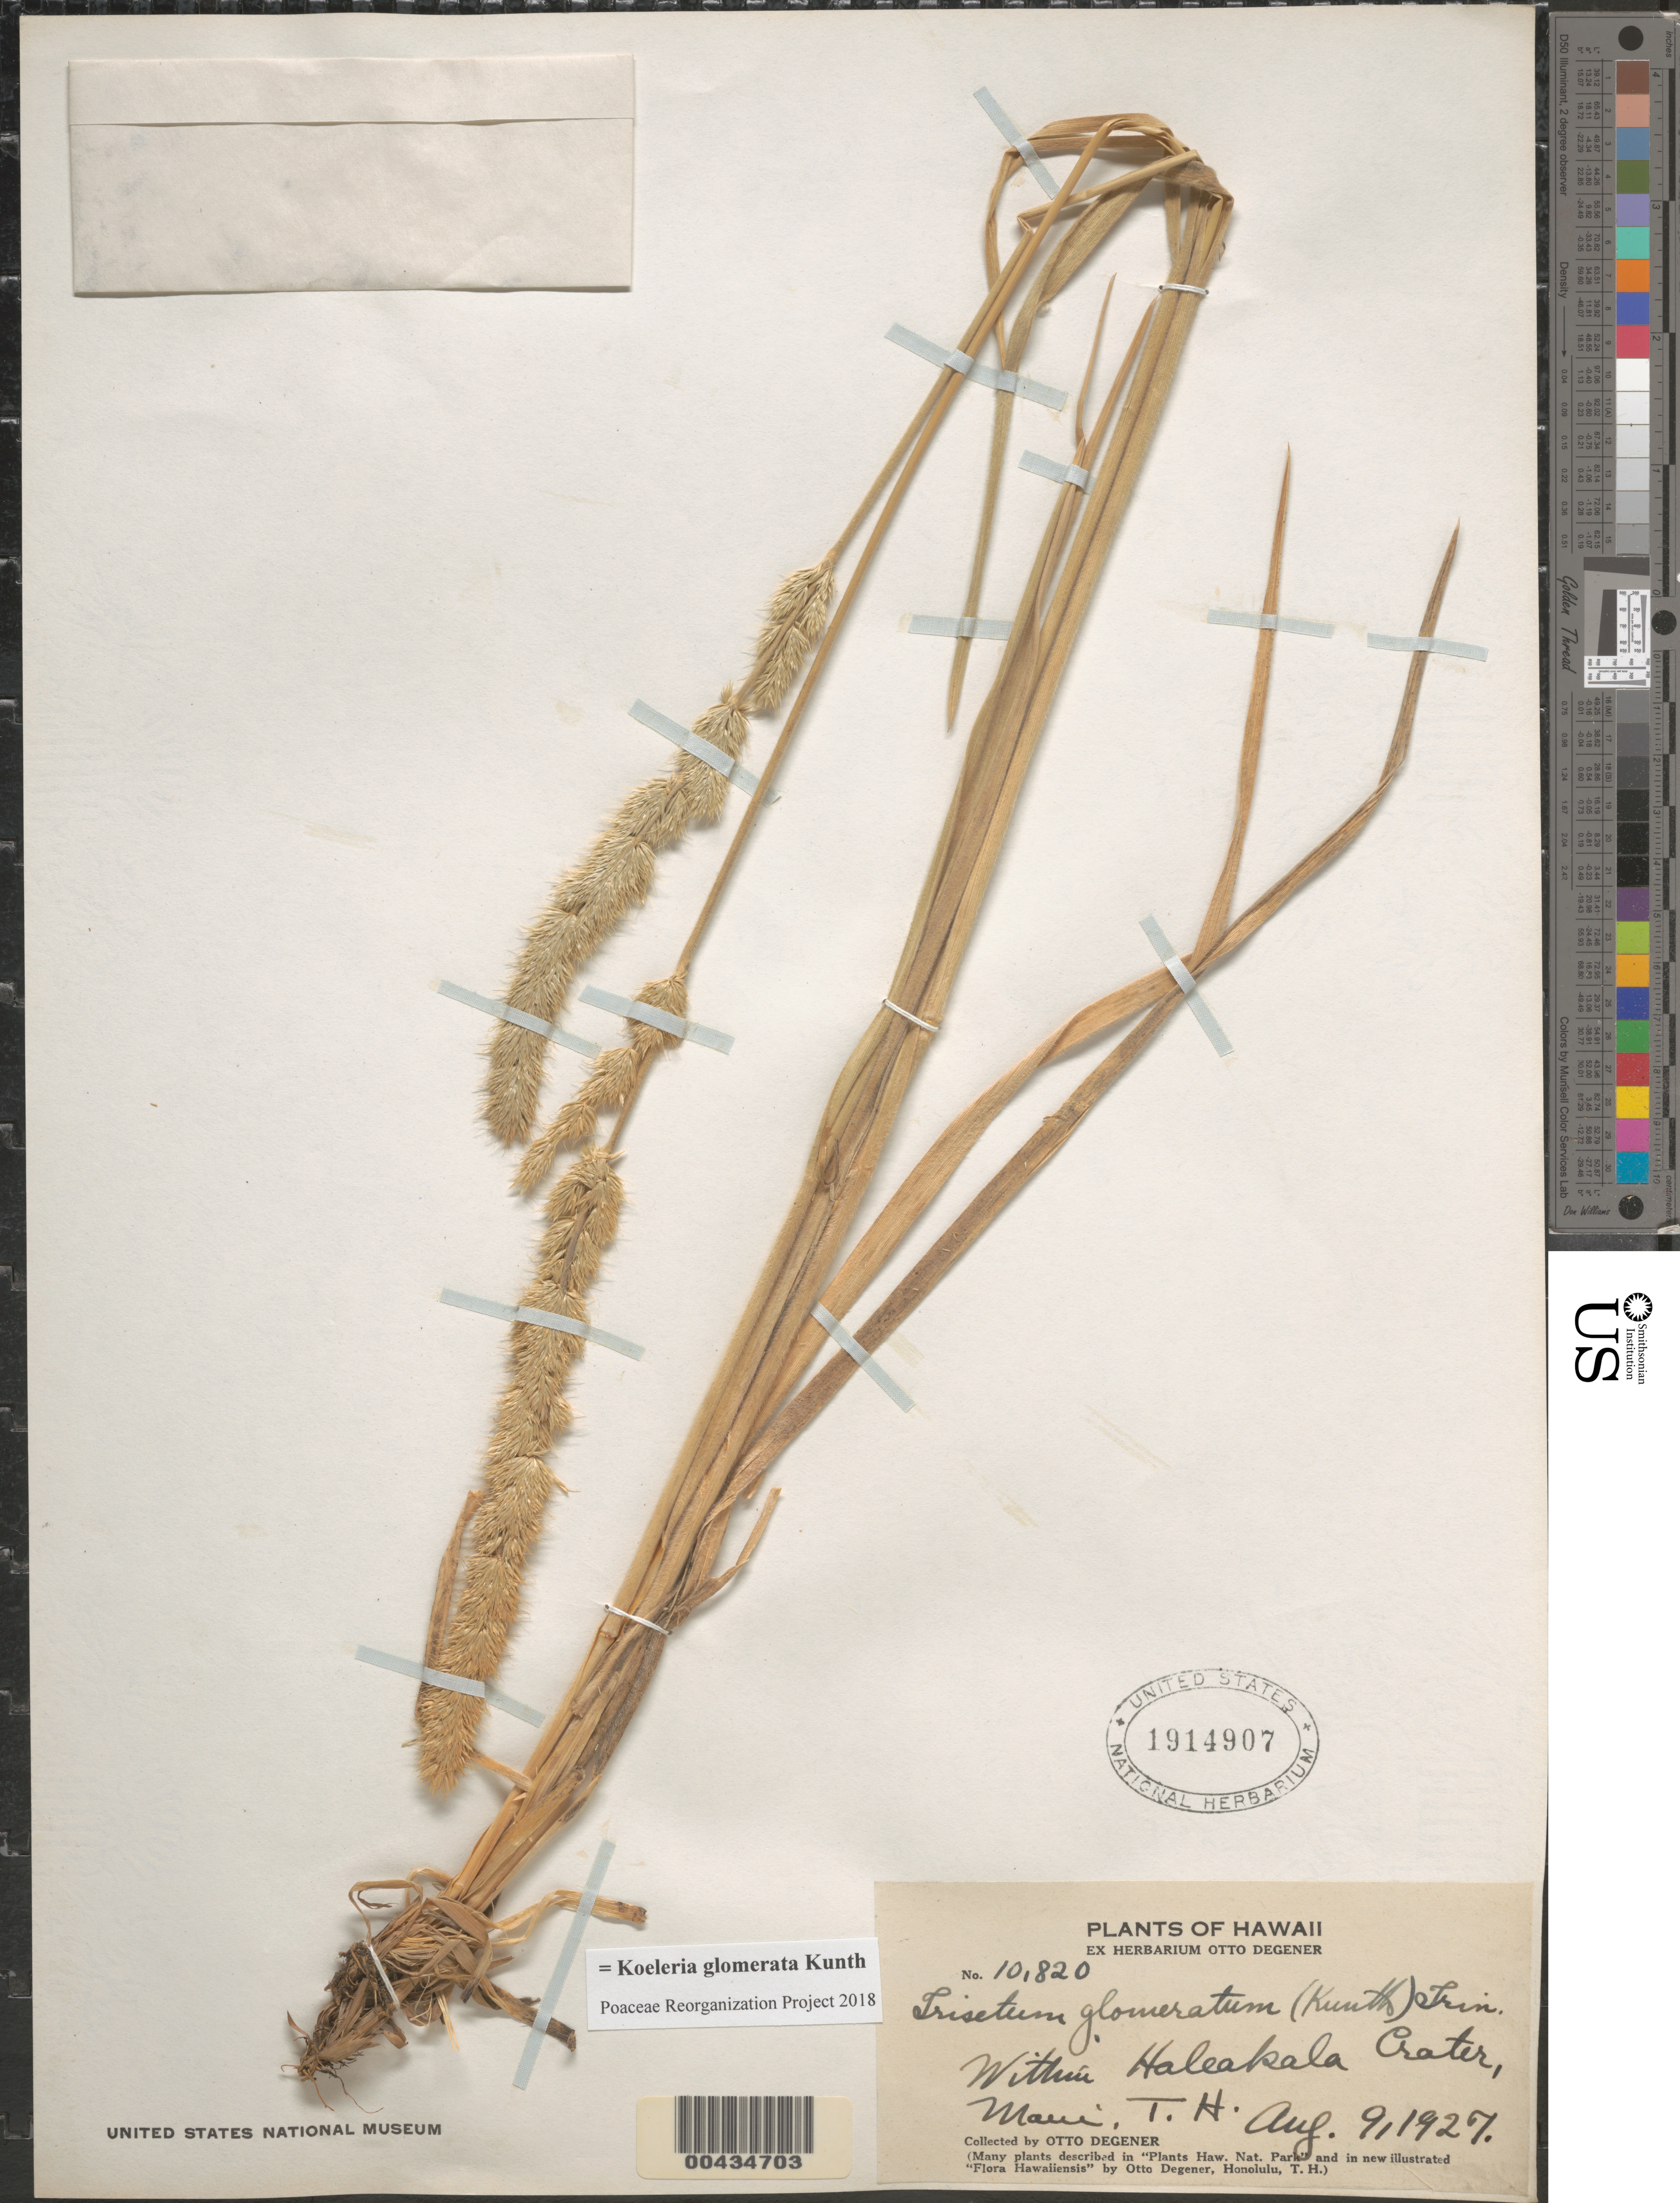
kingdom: Plantae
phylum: Tracheophyta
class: Liliopsida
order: Poales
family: Poaceae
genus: Koeleria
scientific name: Koeleria glomerata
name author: Kunth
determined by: Poaceae Reorganization Project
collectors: O. Degener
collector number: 10820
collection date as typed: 9 Aug 1927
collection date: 1927-08-09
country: United States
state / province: Hawaii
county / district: Maui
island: Maui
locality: Within Haleakala Crater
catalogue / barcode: US 1914907